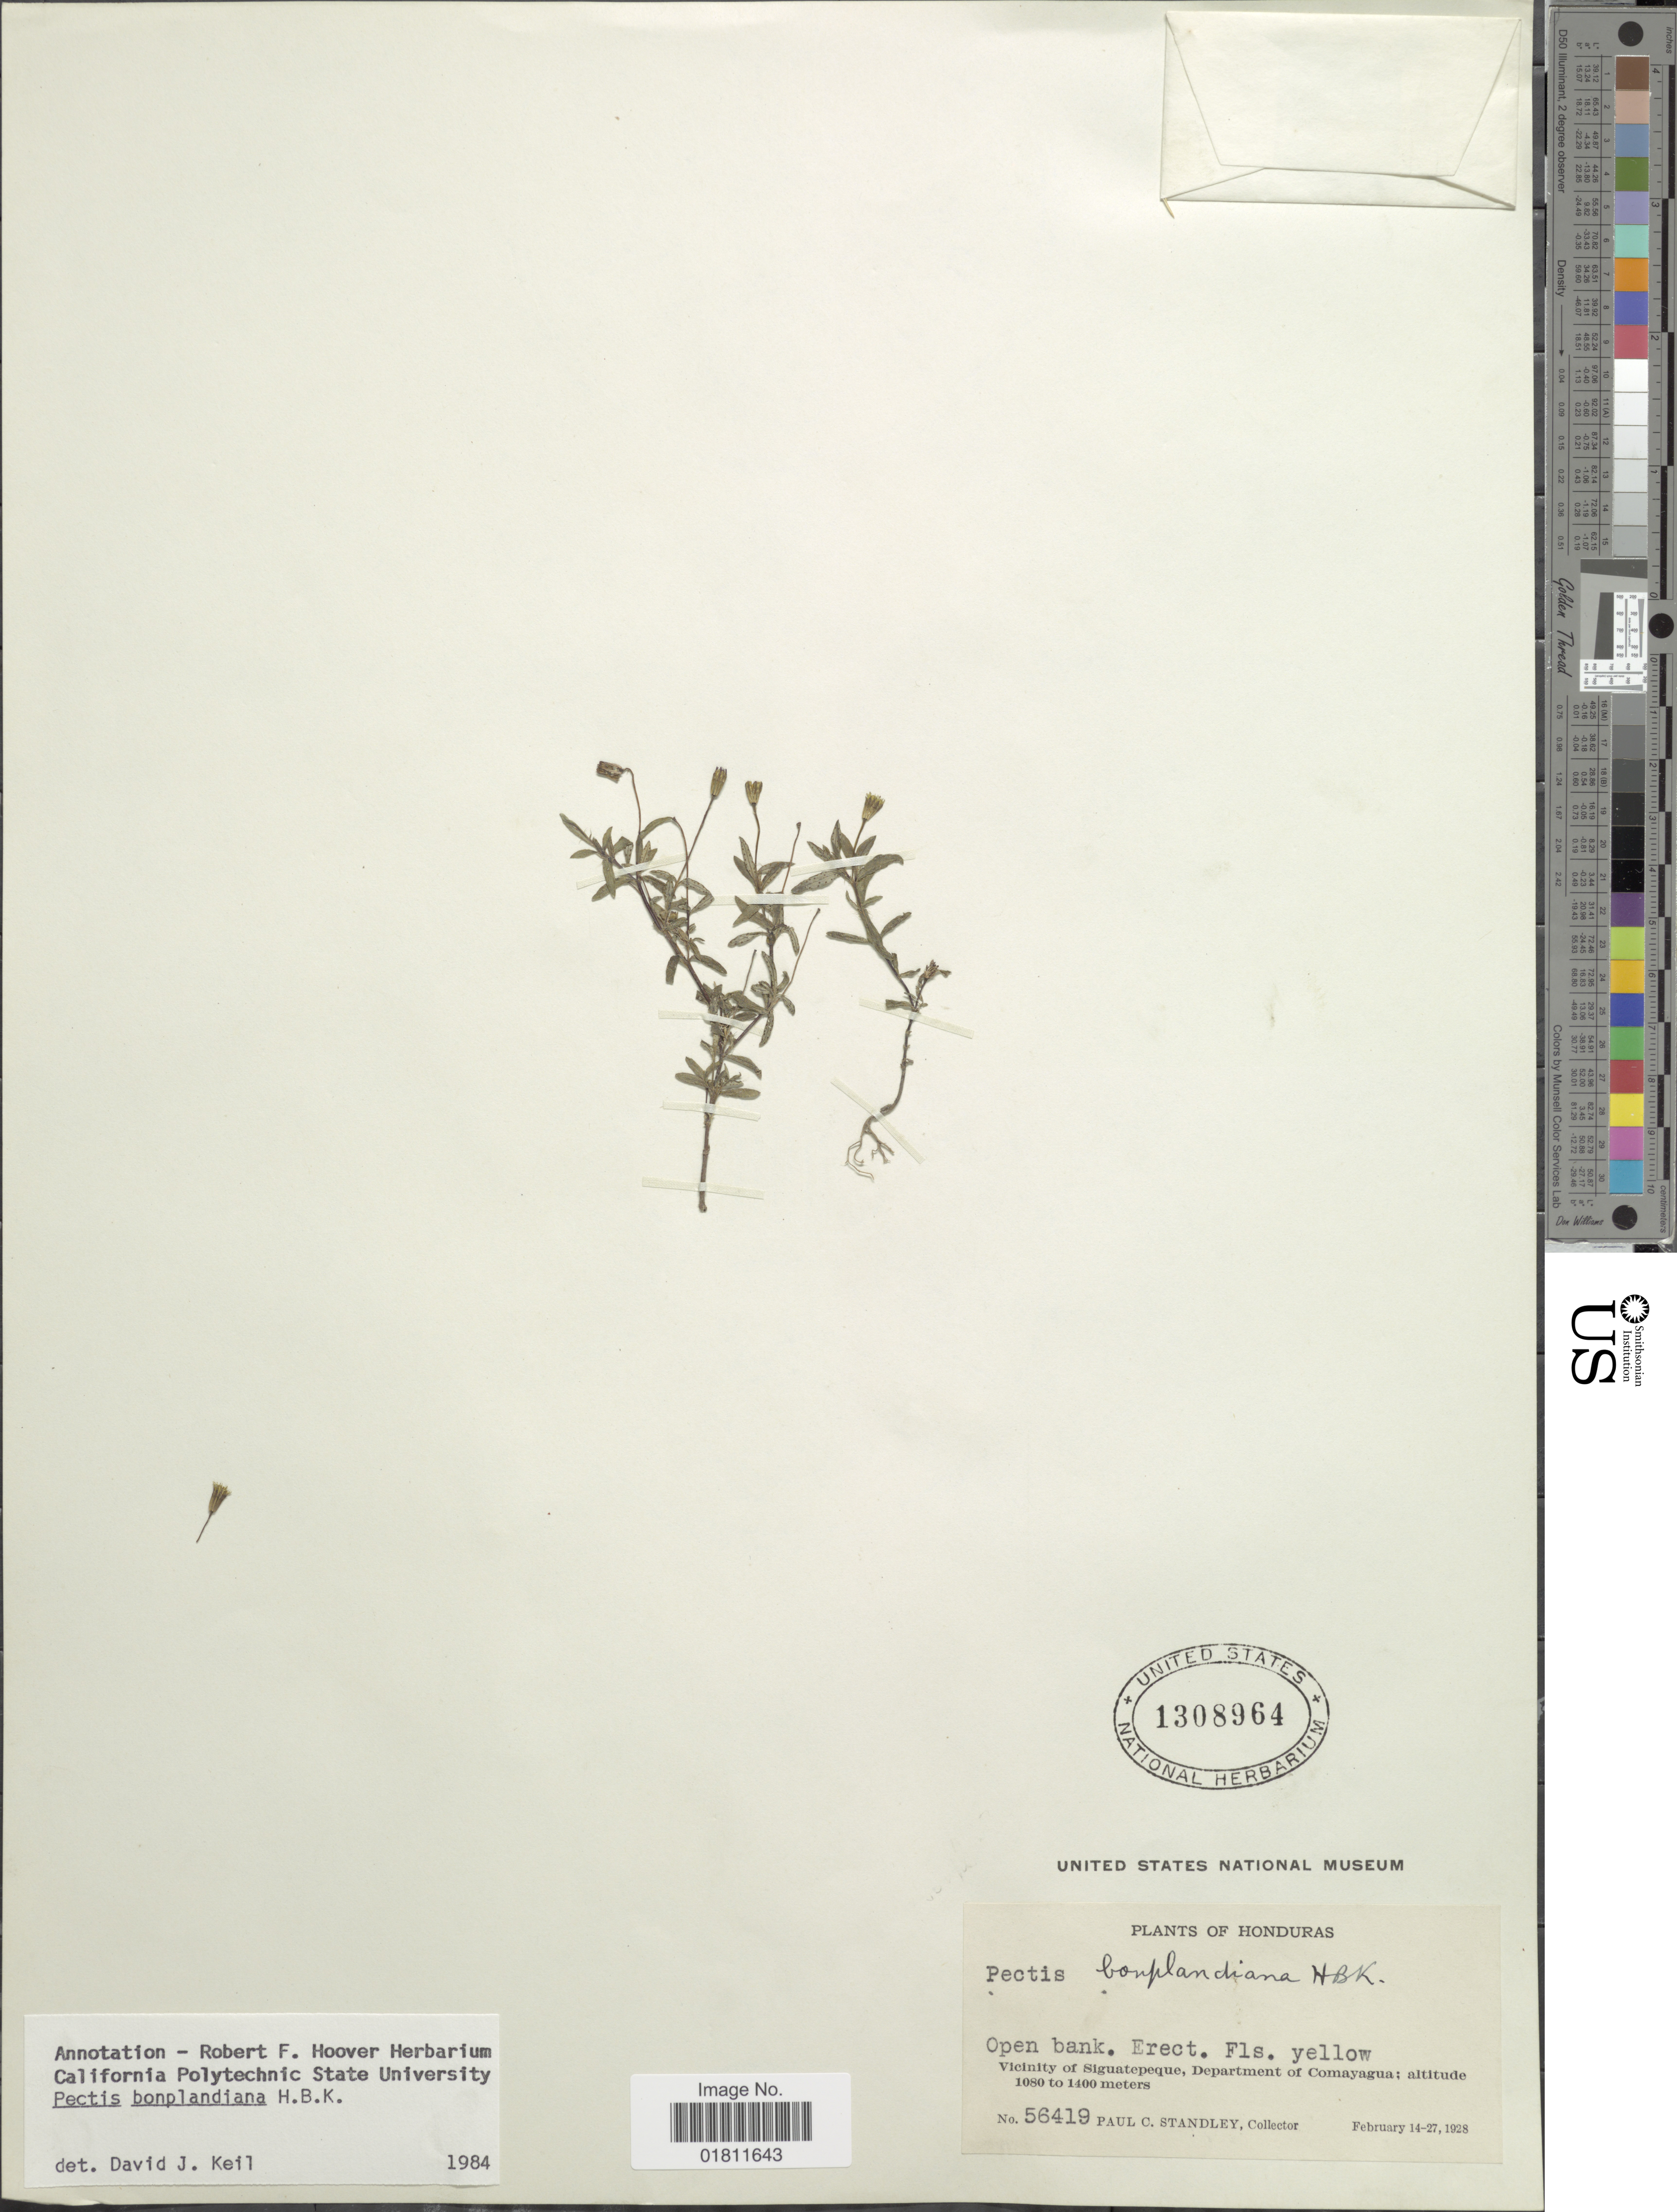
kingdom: Plantae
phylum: Tracheophyta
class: Magnoliopsida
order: Asterales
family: Asteraceae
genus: Pectis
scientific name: Pectis bonplandiana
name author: Kunth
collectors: P. C. Standley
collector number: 56419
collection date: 1928-02-14/1928-02-27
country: Honduras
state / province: Comayagua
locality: Vicinity of Siguatepeque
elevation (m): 1080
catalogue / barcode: US 1308964